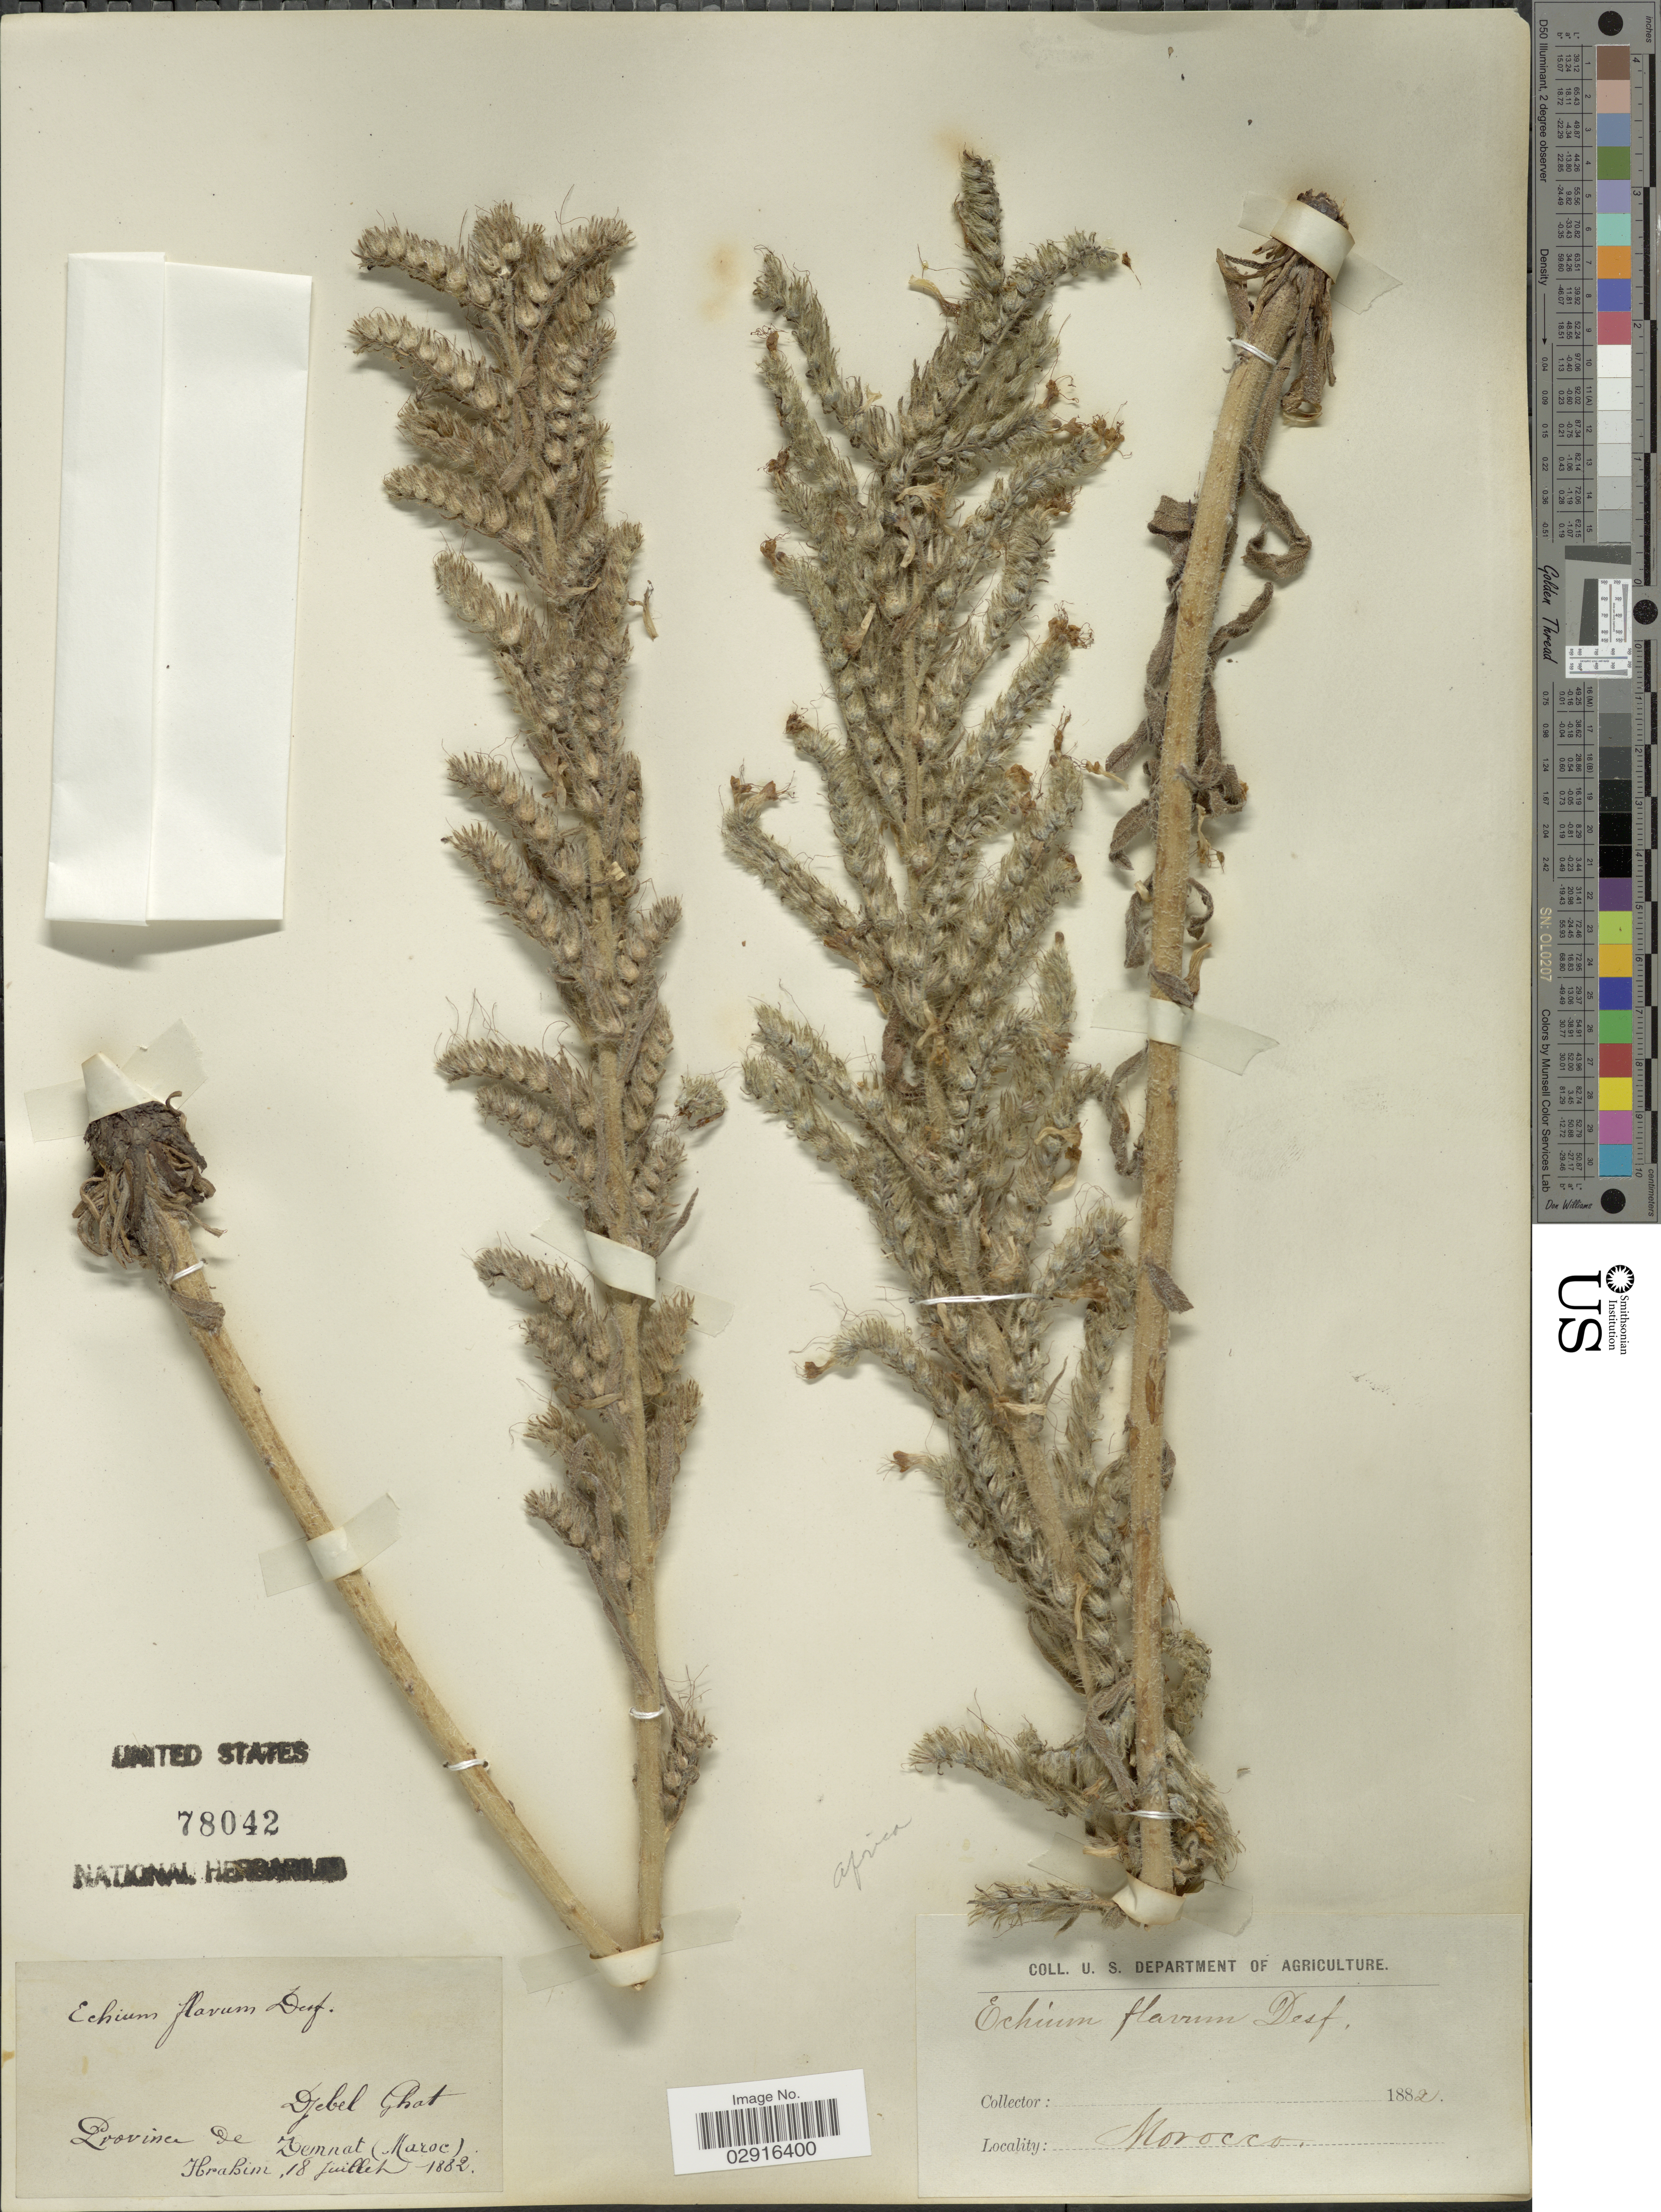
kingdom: Plantae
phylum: Tracheophyta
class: Magnoliopsida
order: Boraginales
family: Boraginaceae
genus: Echium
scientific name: Echium flavum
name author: Desf.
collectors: -. Ibrahim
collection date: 1882-07-18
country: Morocco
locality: Djebel Ghat. Province de Zemnat (Maroc).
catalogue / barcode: US 78042